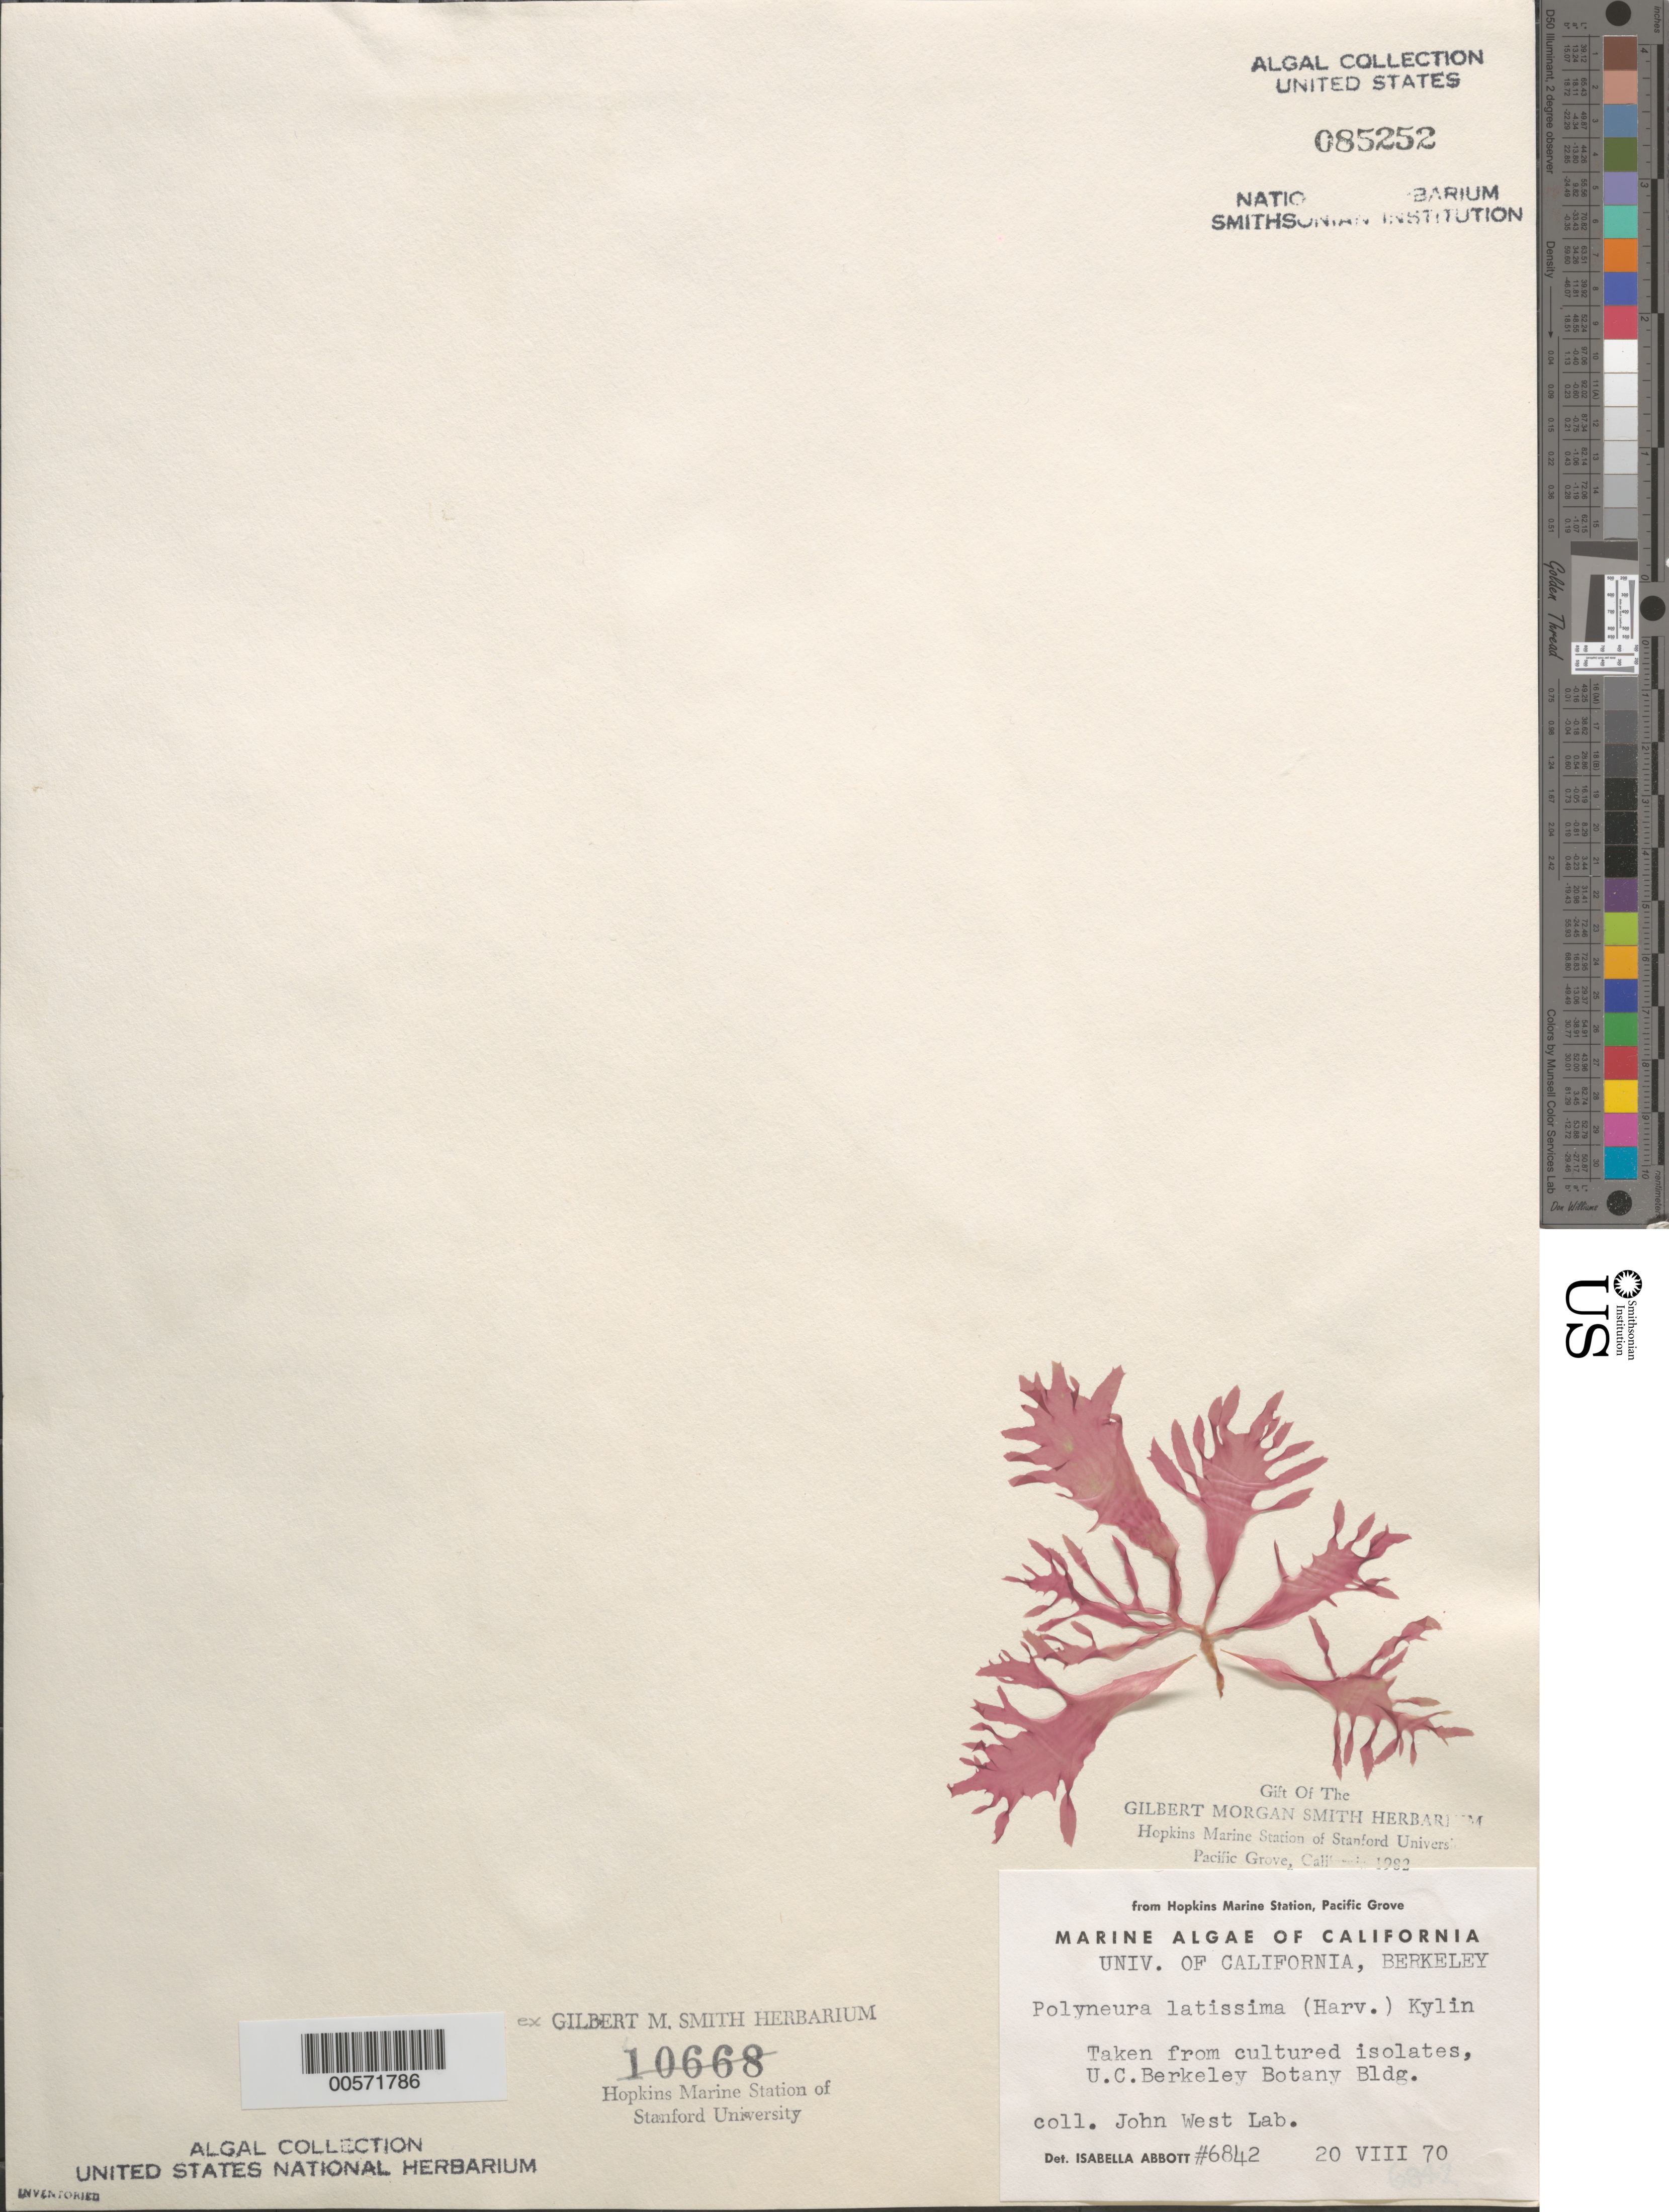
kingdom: Plantae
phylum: Rhodophyta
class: Florideophyceae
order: Ceramiales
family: Delesseriaceae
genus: Polyneura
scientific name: Polyneura latissima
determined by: Abbott, Isabella A.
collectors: John West Laboratory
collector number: IAA 6842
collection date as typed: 20 Aug 1970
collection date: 1970-08-20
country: United States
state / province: California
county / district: Alameda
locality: Berkeley, University of California, botany building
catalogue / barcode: US 85252